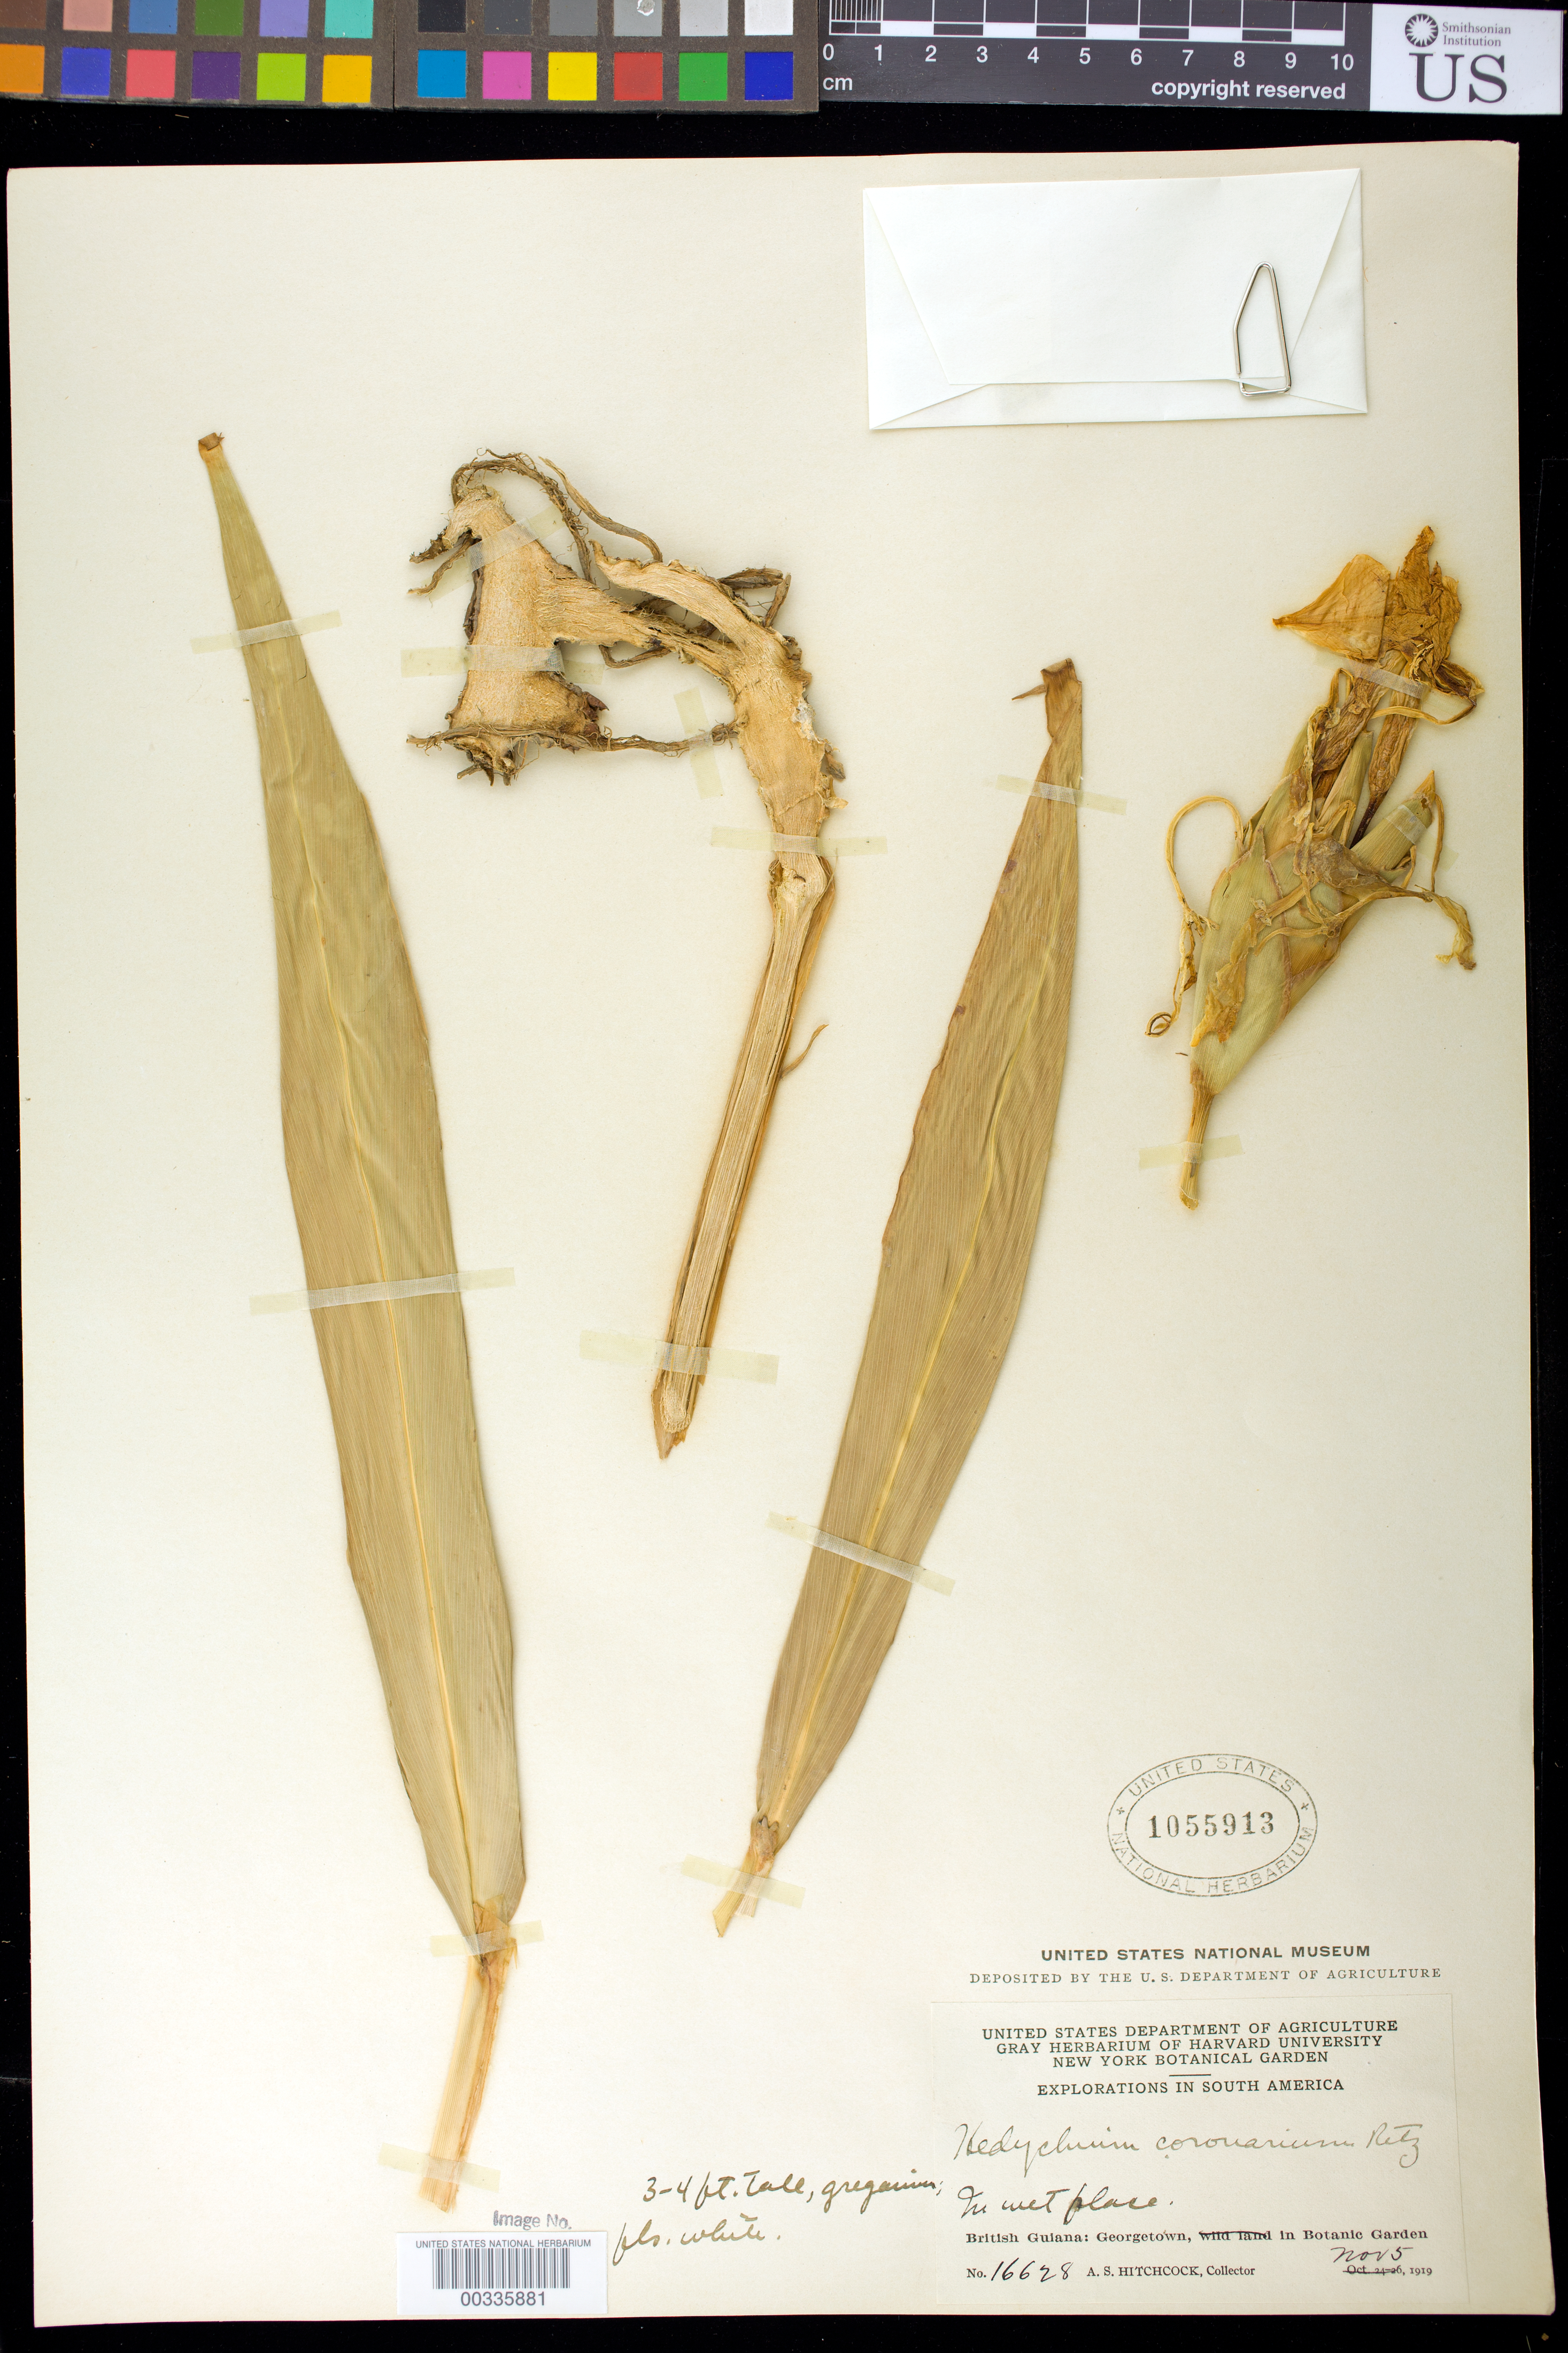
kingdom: Plantae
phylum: Tracheophyta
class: Liliopsida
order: Zingiberales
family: Zingiberaceae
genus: Hedychium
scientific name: Hedychium coronarium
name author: J. Koenig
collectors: A. S. Hitchcock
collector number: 16628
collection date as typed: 05 Nov 1919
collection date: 1919-11-05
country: Guyana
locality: British guiana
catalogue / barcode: US 1055913